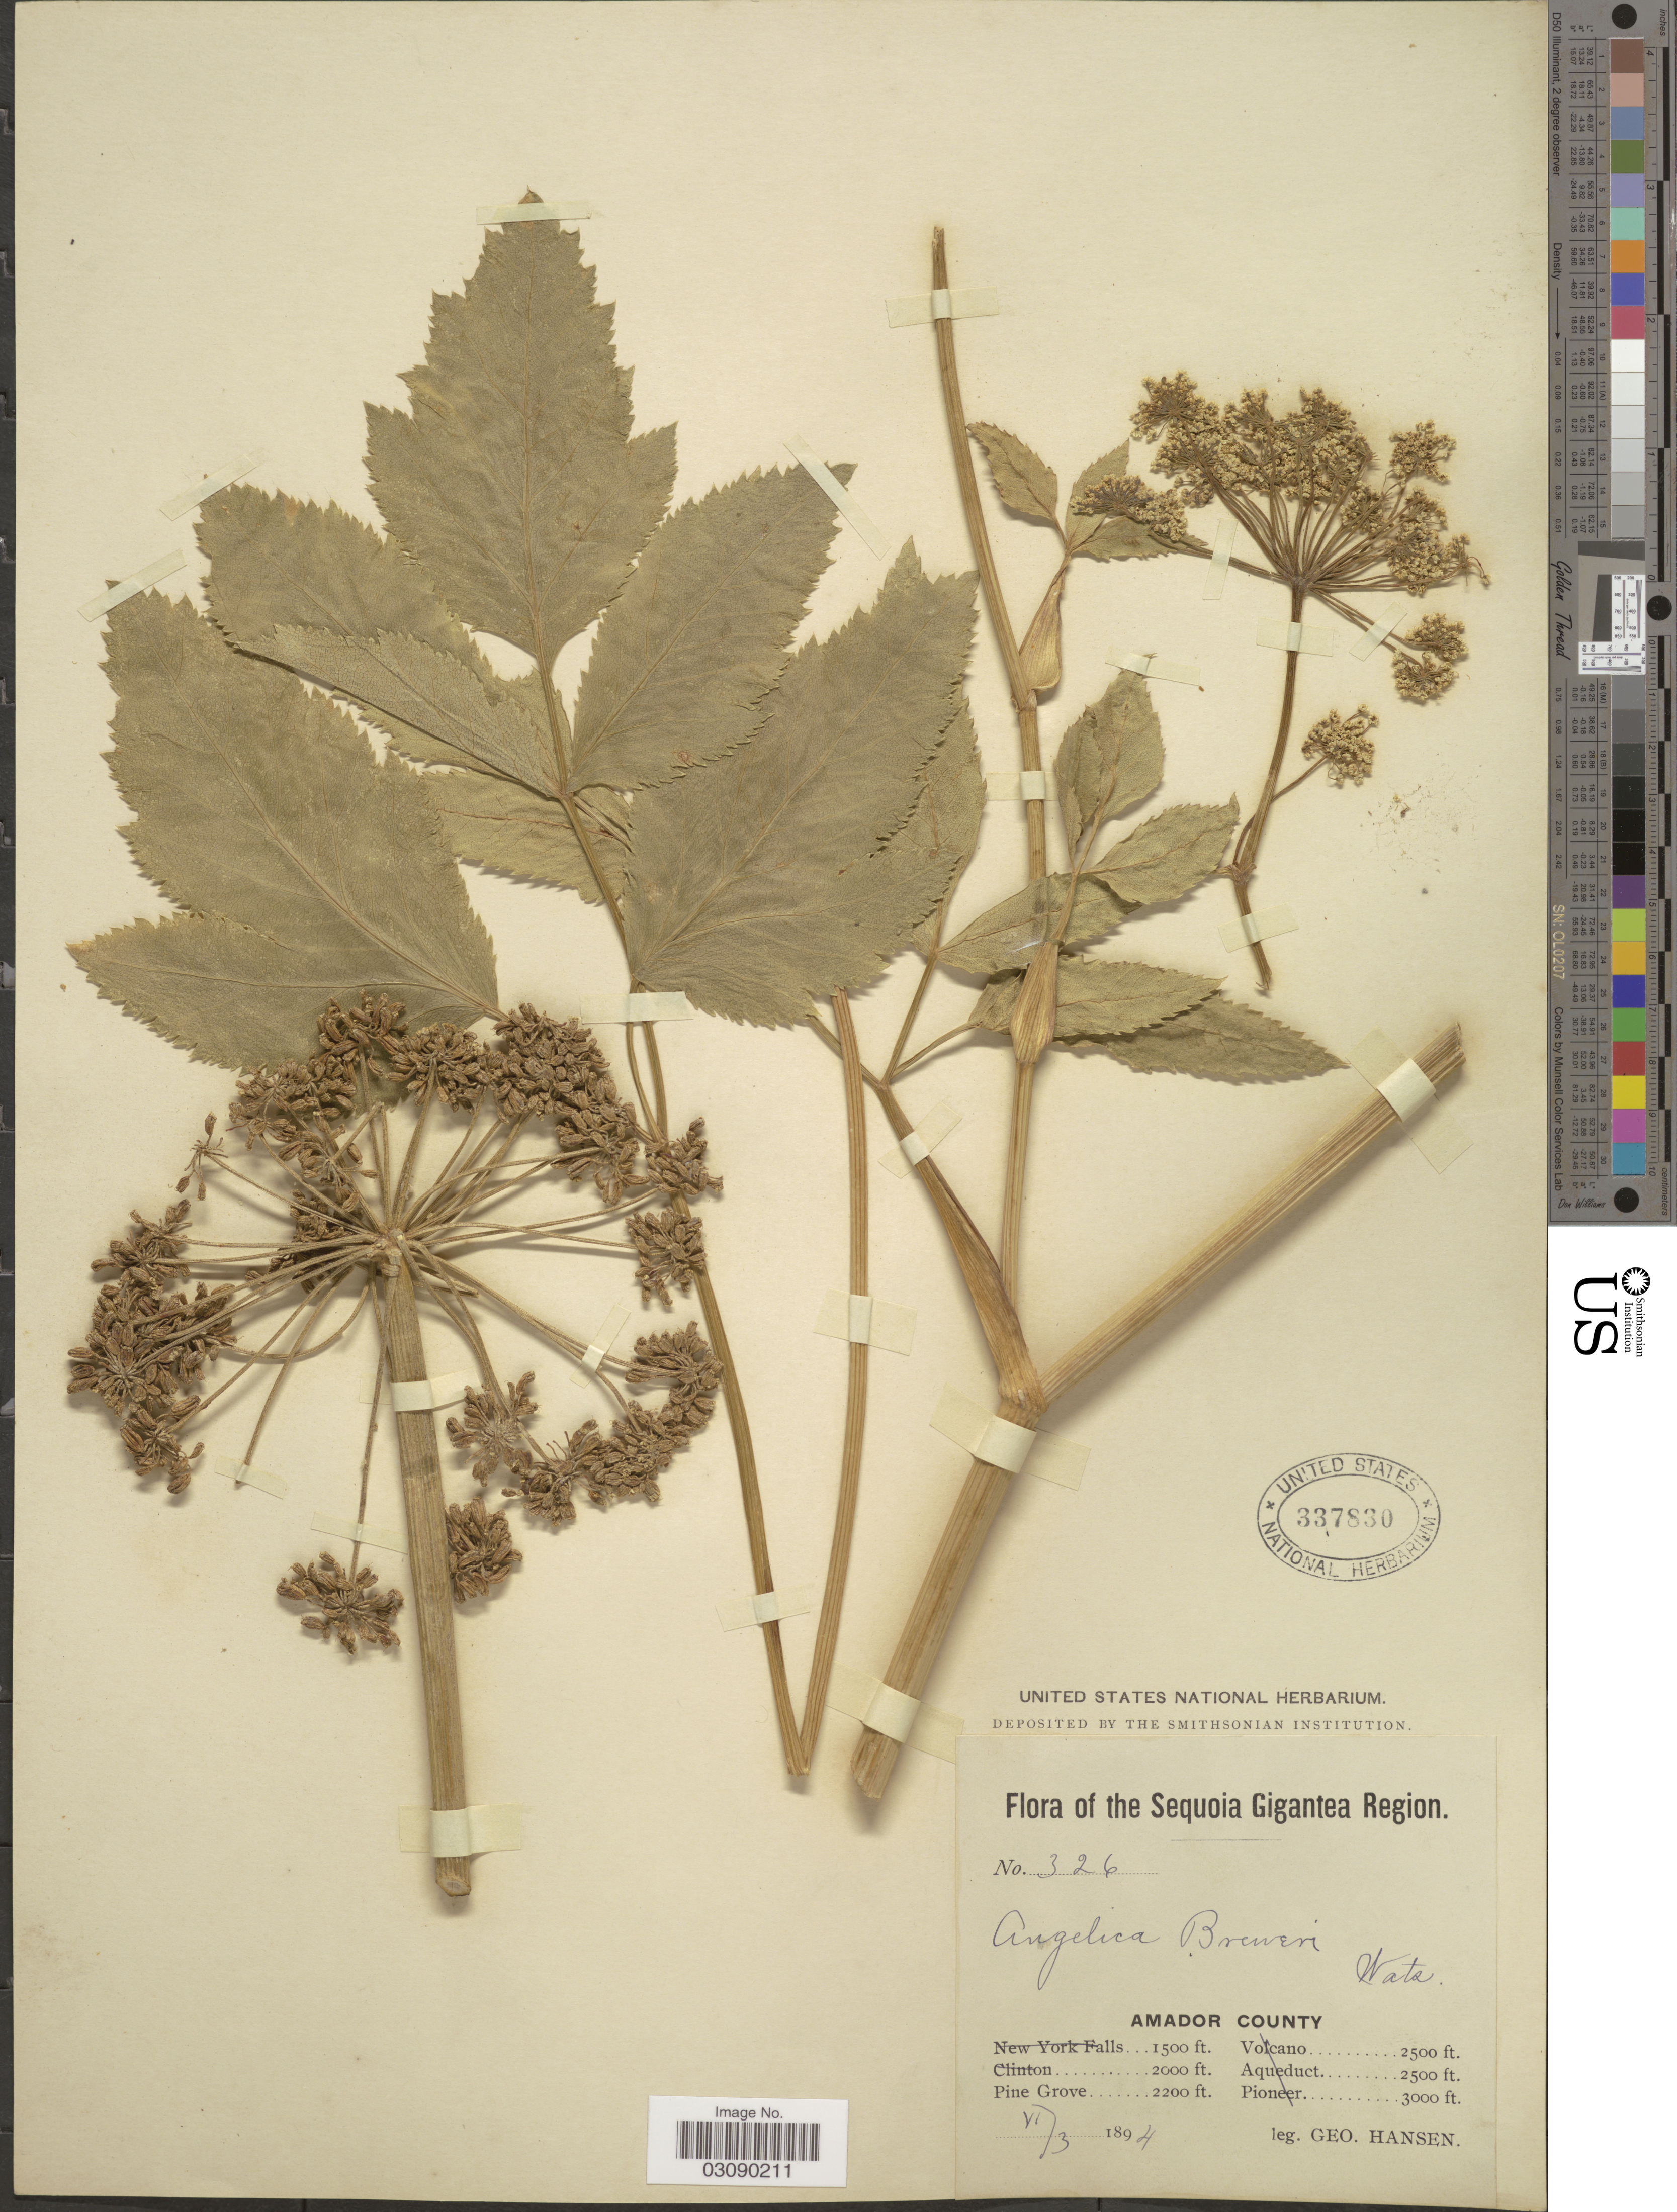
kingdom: Plantae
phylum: Tracheophyta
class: Magnoliopsida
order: Apiales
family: Apiaceae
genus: Angelica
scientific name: Angelica breweri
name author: A. Gray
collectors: G. Hansen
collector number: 326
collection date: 1894-06-03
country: United States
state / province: California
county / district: Amador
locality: Sequoia Gigantea Region. Amador County. Pine Grove.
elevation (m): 671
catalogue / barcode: US 337830